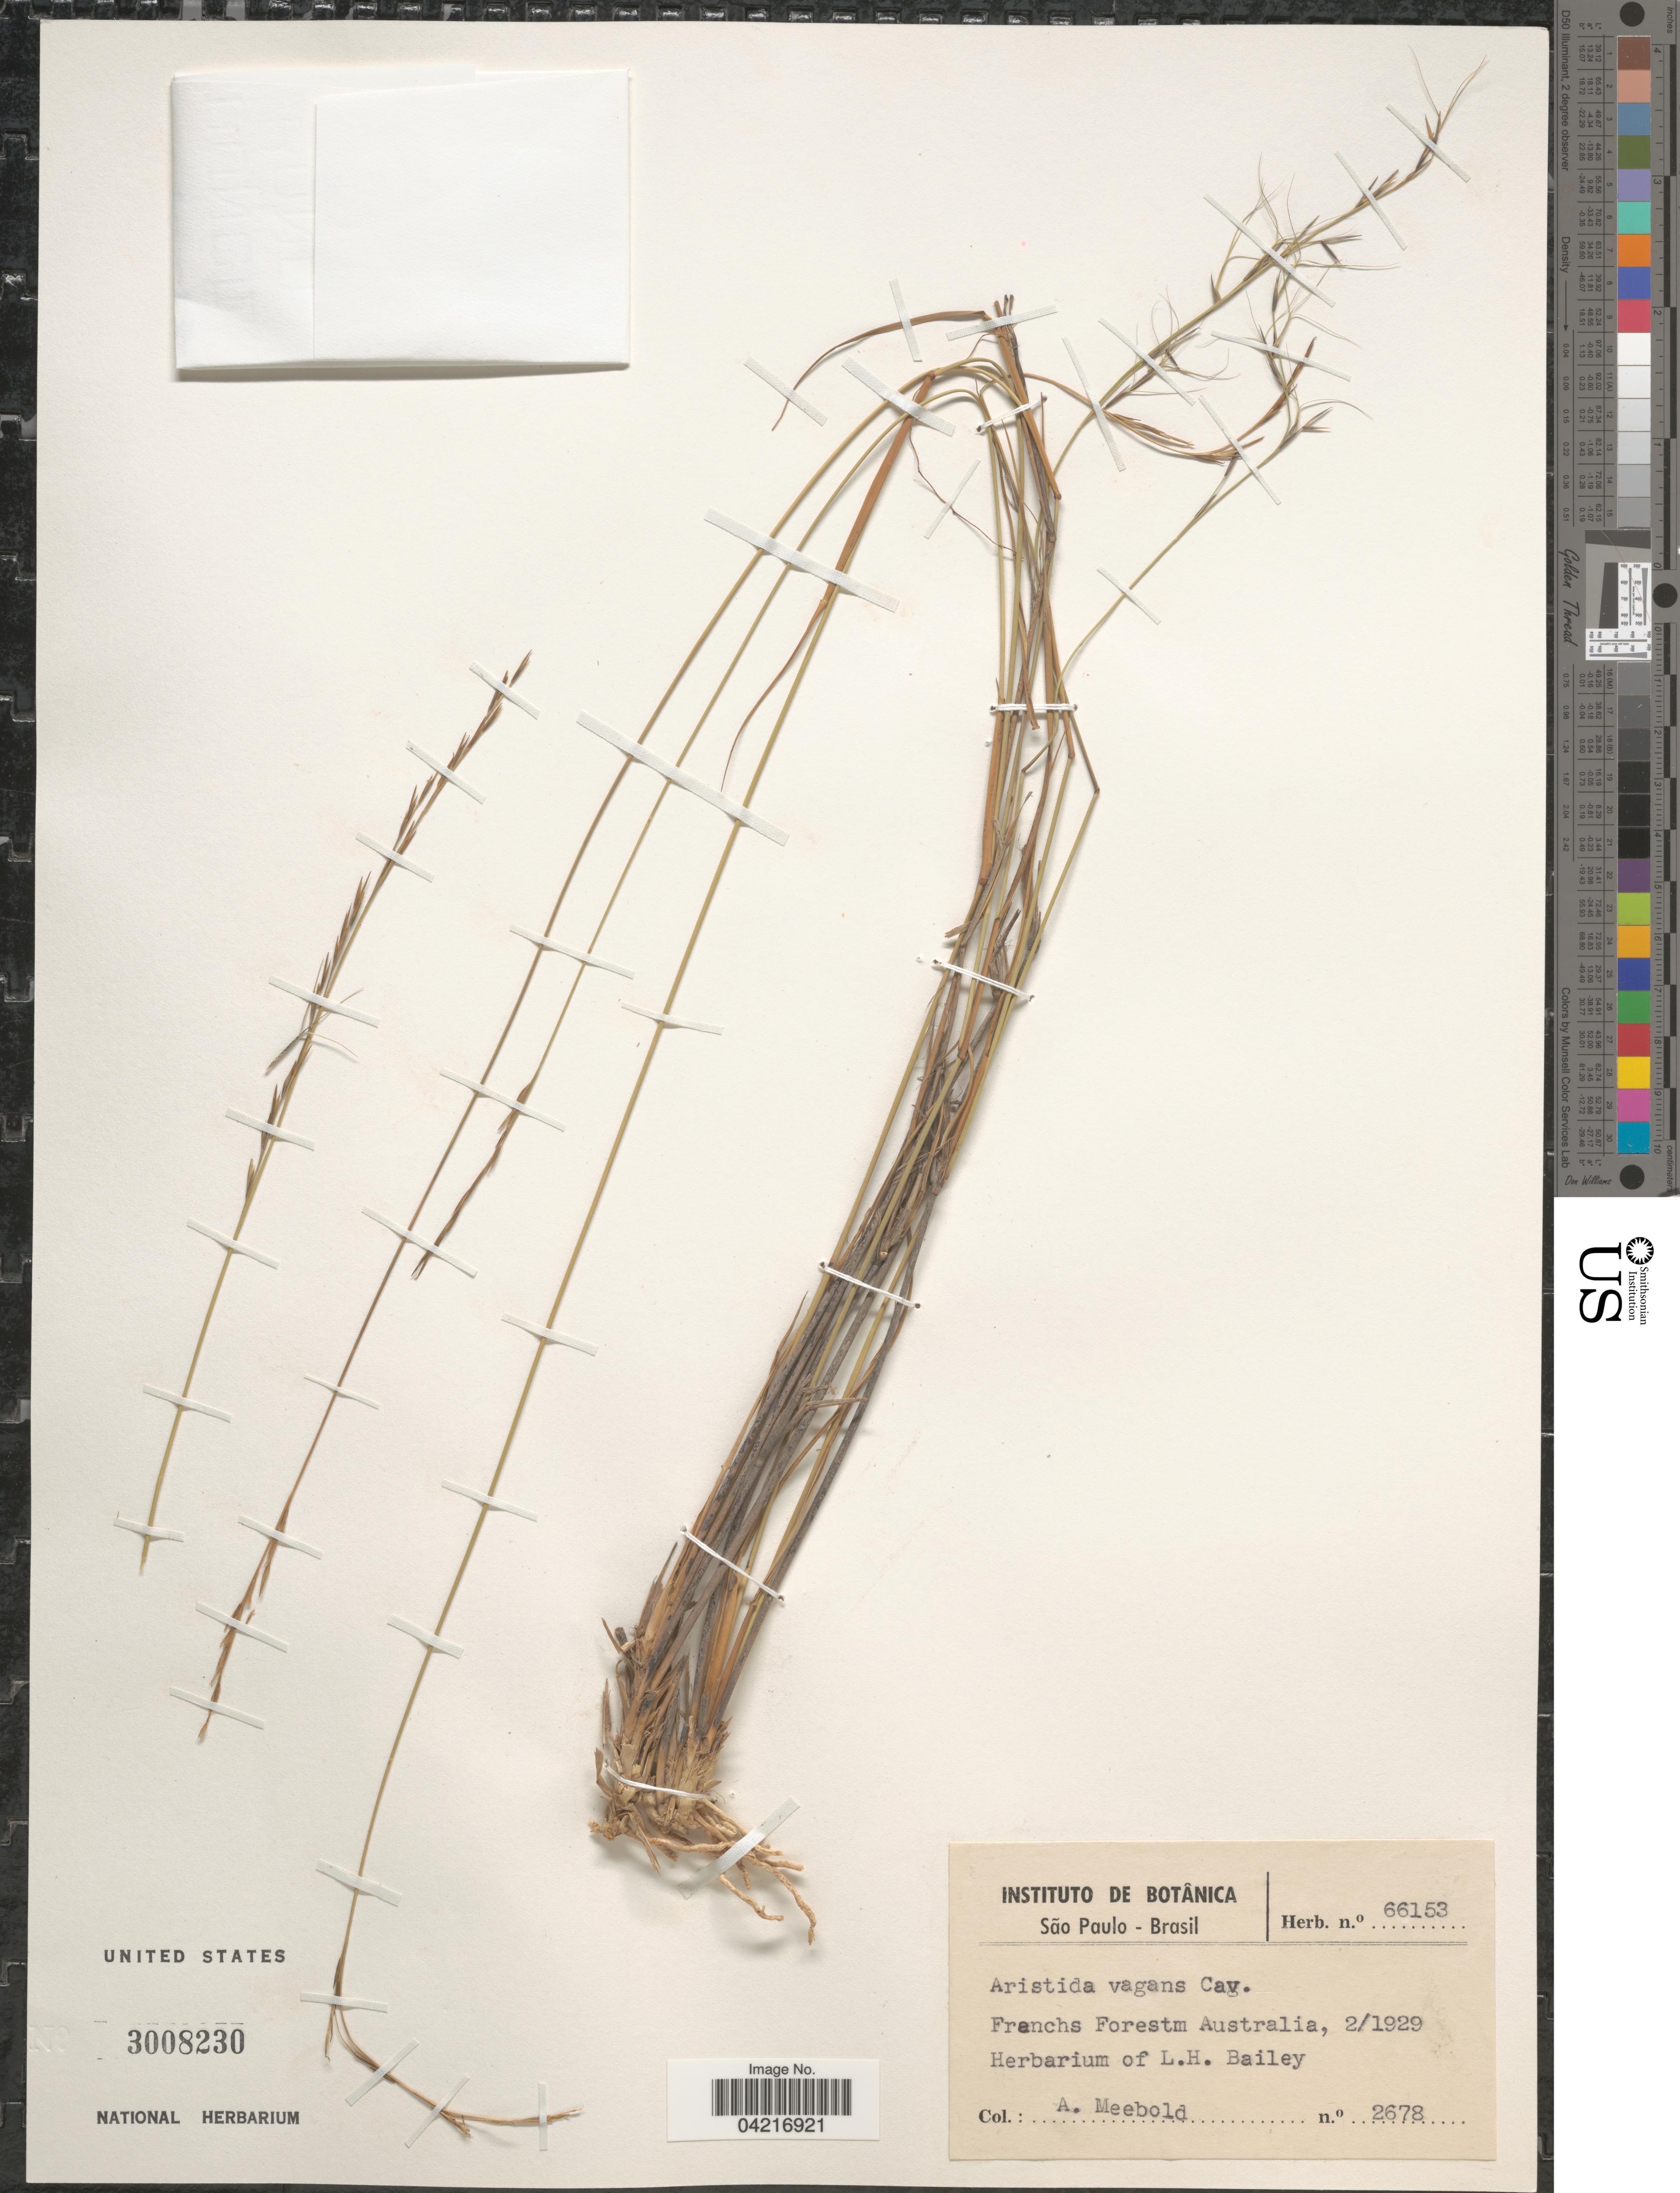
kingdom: Plantae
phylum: Tracheophyta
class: Liliopsida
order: Poales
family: Poaceae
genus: Aristida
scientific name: Aristida vagans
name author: Cav.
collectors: A. Meebold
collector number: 2678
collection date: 1929-02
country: Australia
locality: Frenchs Forestm Australia.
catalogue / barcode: US 3008230